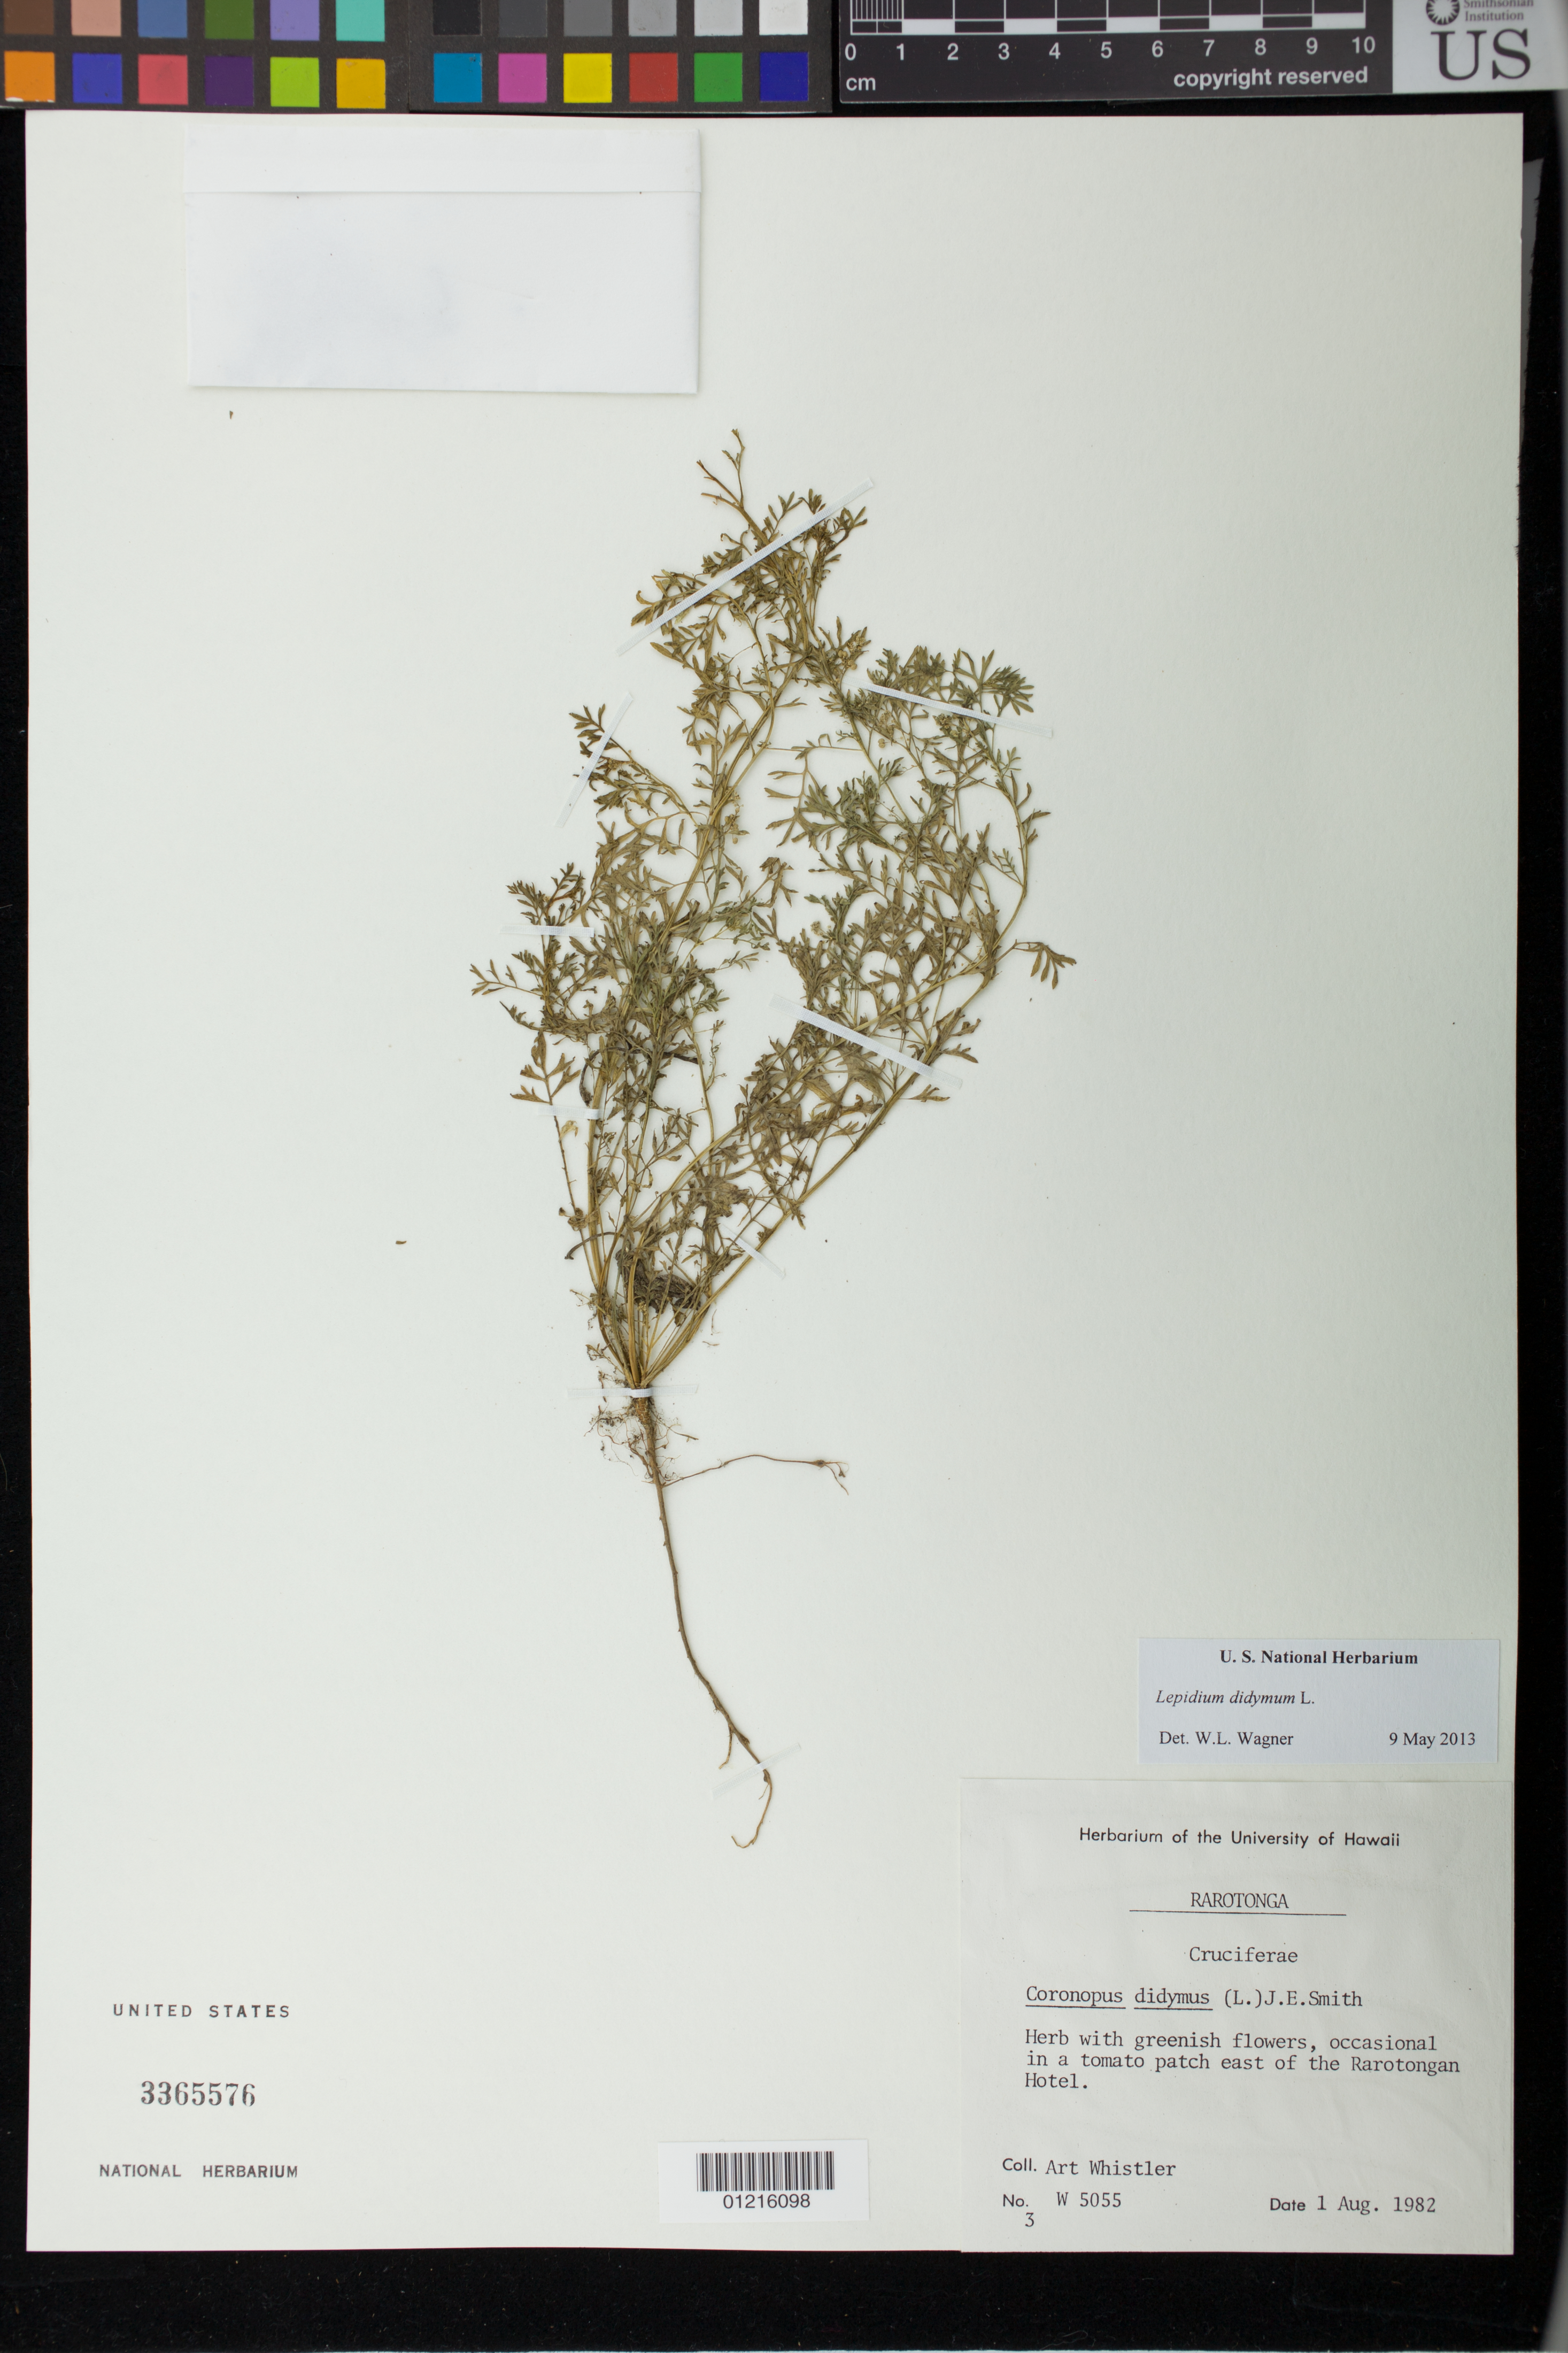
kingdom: Plantae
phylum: Tracheophyta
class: Magnoliopsida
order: Brassicales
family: Brassicaceae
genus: Lepidium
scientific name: Lepidium didymum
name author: L.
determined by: Wagner, W. L., (BOT), Smithsonian Institution - National Museum of Natural History (UNITED STATES)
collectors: A. Whistler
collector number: W 5055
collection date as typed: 01 Aug 1982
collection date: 1982-08-01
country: Cook Islands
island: Rarotonga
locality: East of the Rarotongan hotel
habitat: In a Tomato Patch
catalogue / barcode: US 3365576